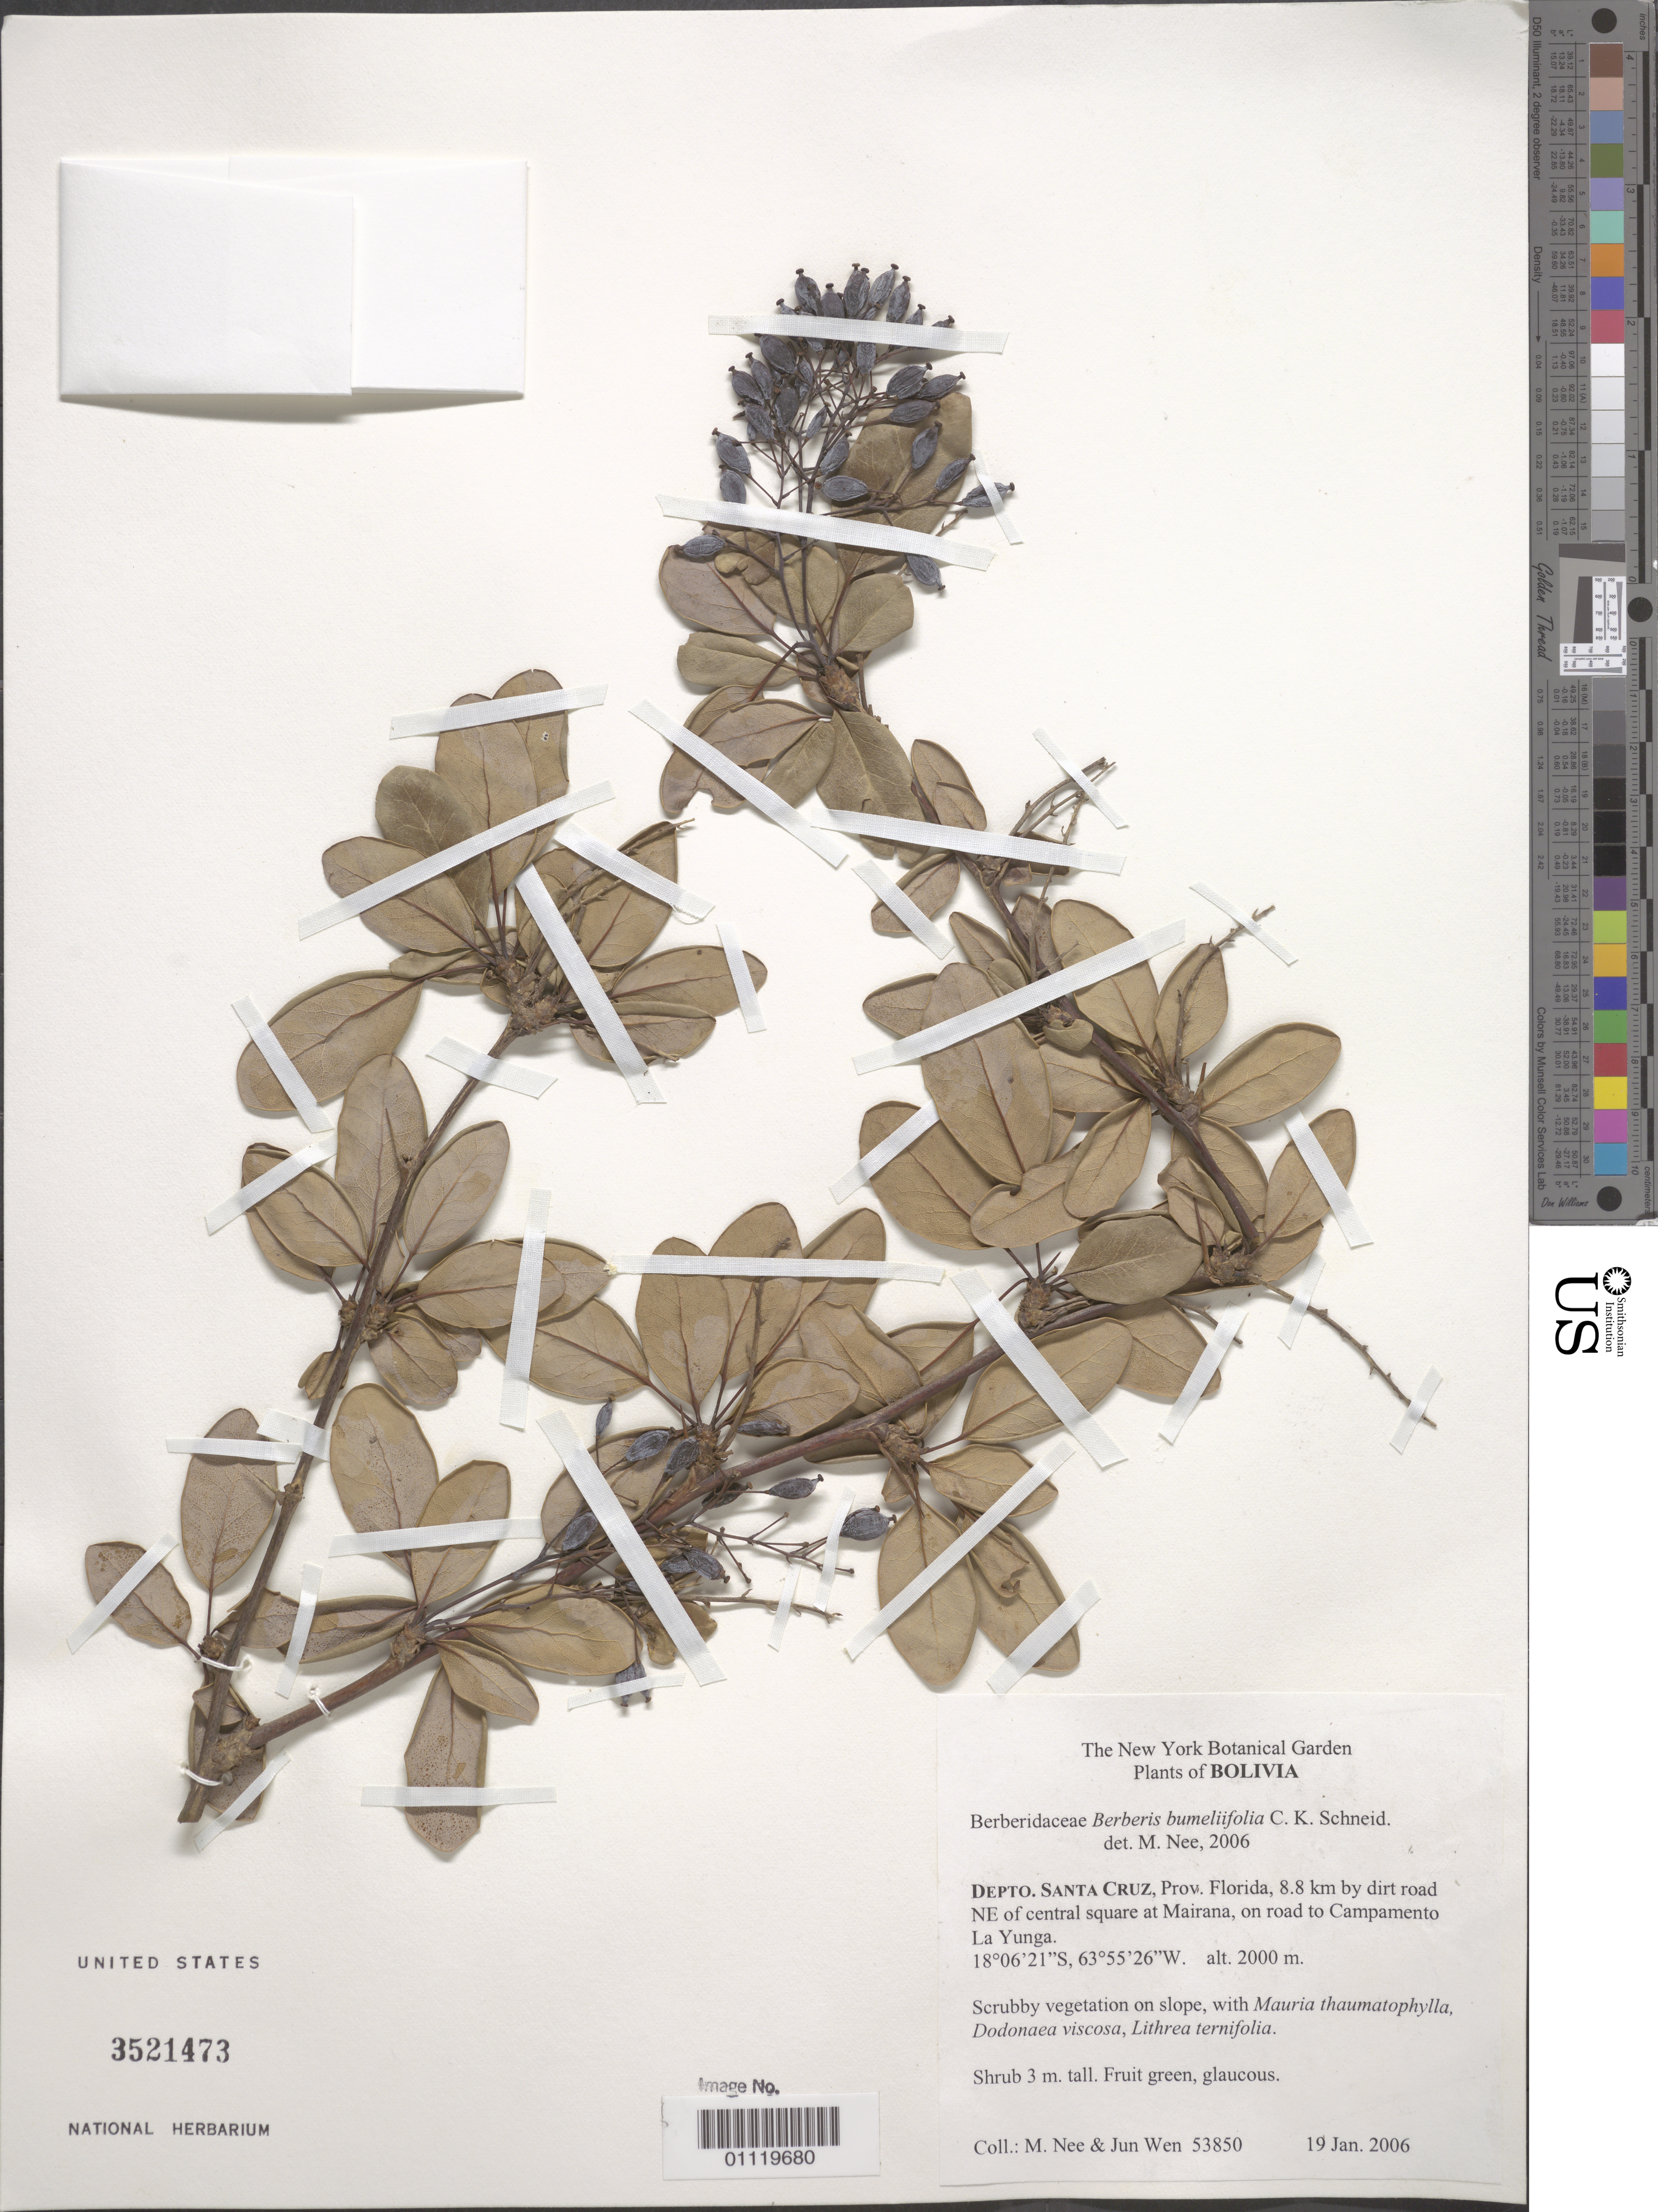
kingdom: Plantae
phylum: Tracheophyta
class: Magnoliopsida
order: Ranunculales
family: Berberidaceae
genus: Berberis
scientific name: Berberis bumeliifolia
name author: C.K. Schneid.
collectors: M. Nee & J. Wen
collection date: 2006-01-19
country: Bolivia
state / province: Santa Cruz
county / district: Florida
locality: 8.8 km by dirt road north east of central square at Mairana, on road to Campamento La Yunga.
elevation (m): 2000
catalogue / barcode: US 3521473